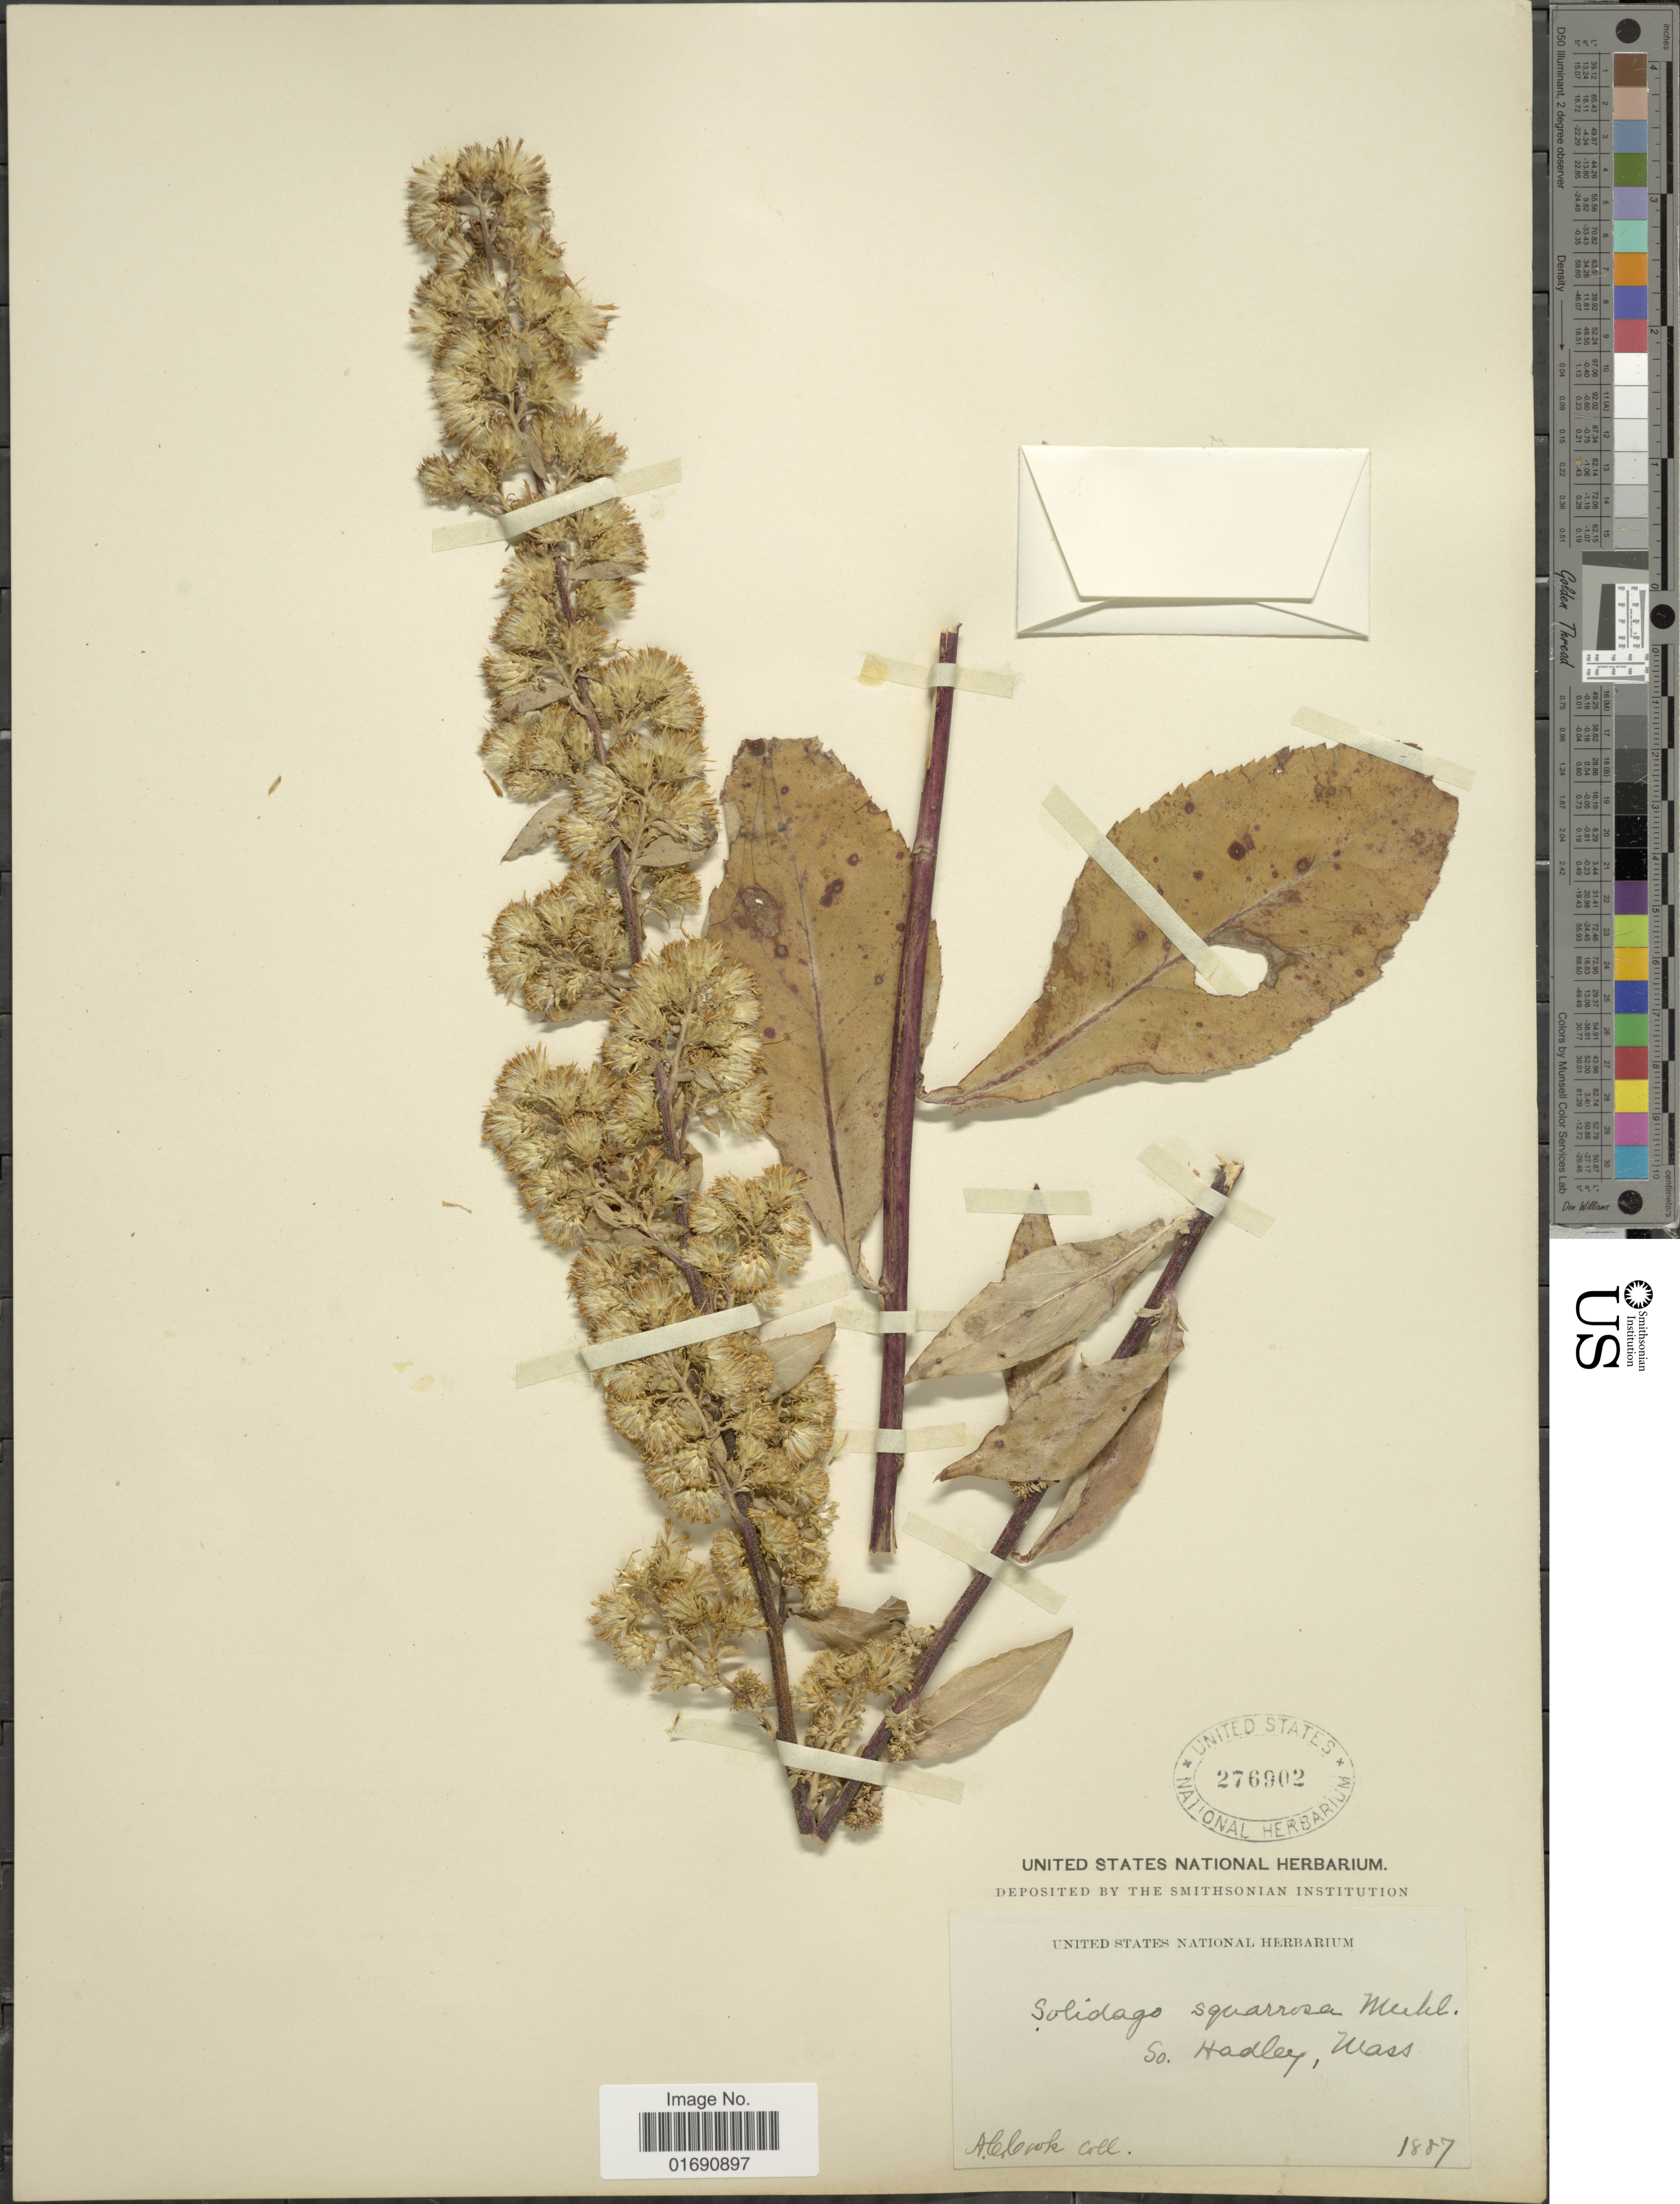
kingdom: Plantae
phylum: Tracheophyta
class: Magnoliopsida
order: Asterales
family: Asteraceae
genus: Solidago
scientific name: Solidago squarrosa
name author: Muhl.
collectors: A. Cook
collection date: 1887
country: United States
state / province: Massachusetts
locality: So. Hadley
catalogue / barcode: US 276902